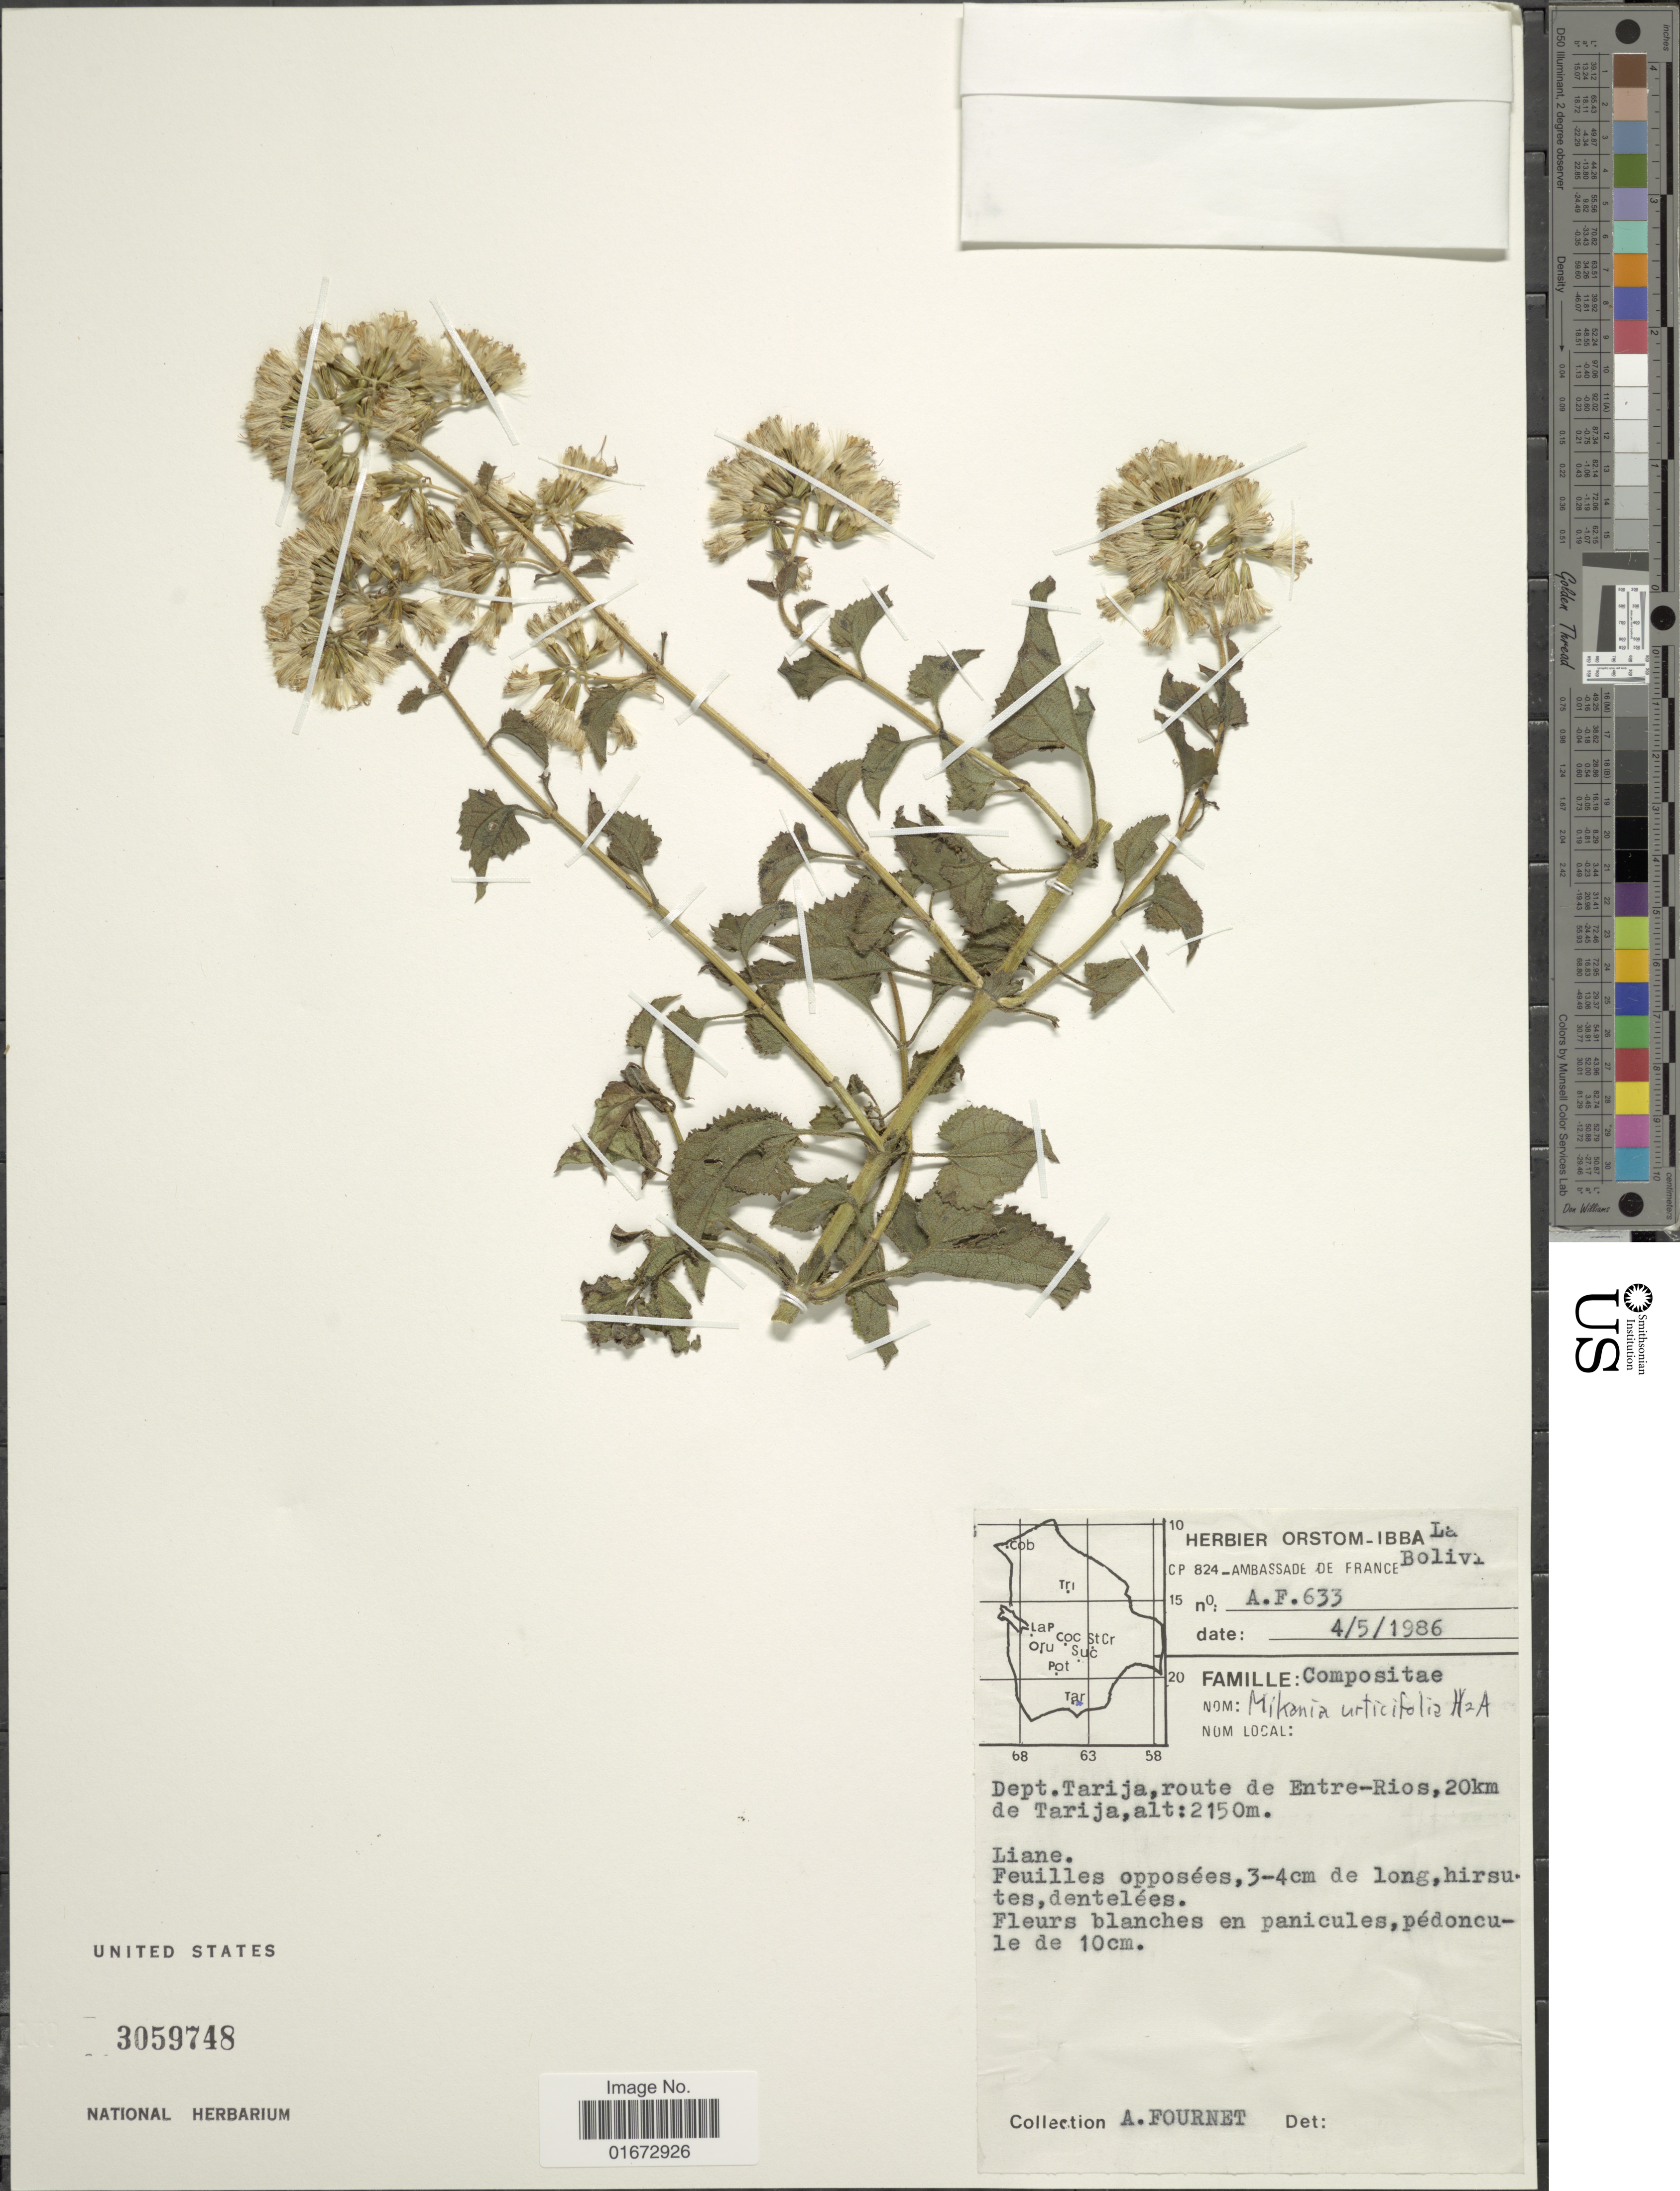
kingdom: Plantae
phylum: Tracheophyta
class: Magnoliopsida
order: Asterales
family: Asteraceae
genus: Mikania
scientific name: Mikania urticifolia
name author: Hook. & Arn.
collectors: A. Fournet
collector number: A.F.633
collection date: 1986-05-04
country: Bolivia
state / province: Tarija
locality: Dept. Tarija, route de Entre-Rios, 20km de Tarija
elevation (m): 2150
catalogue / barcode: US 3059748